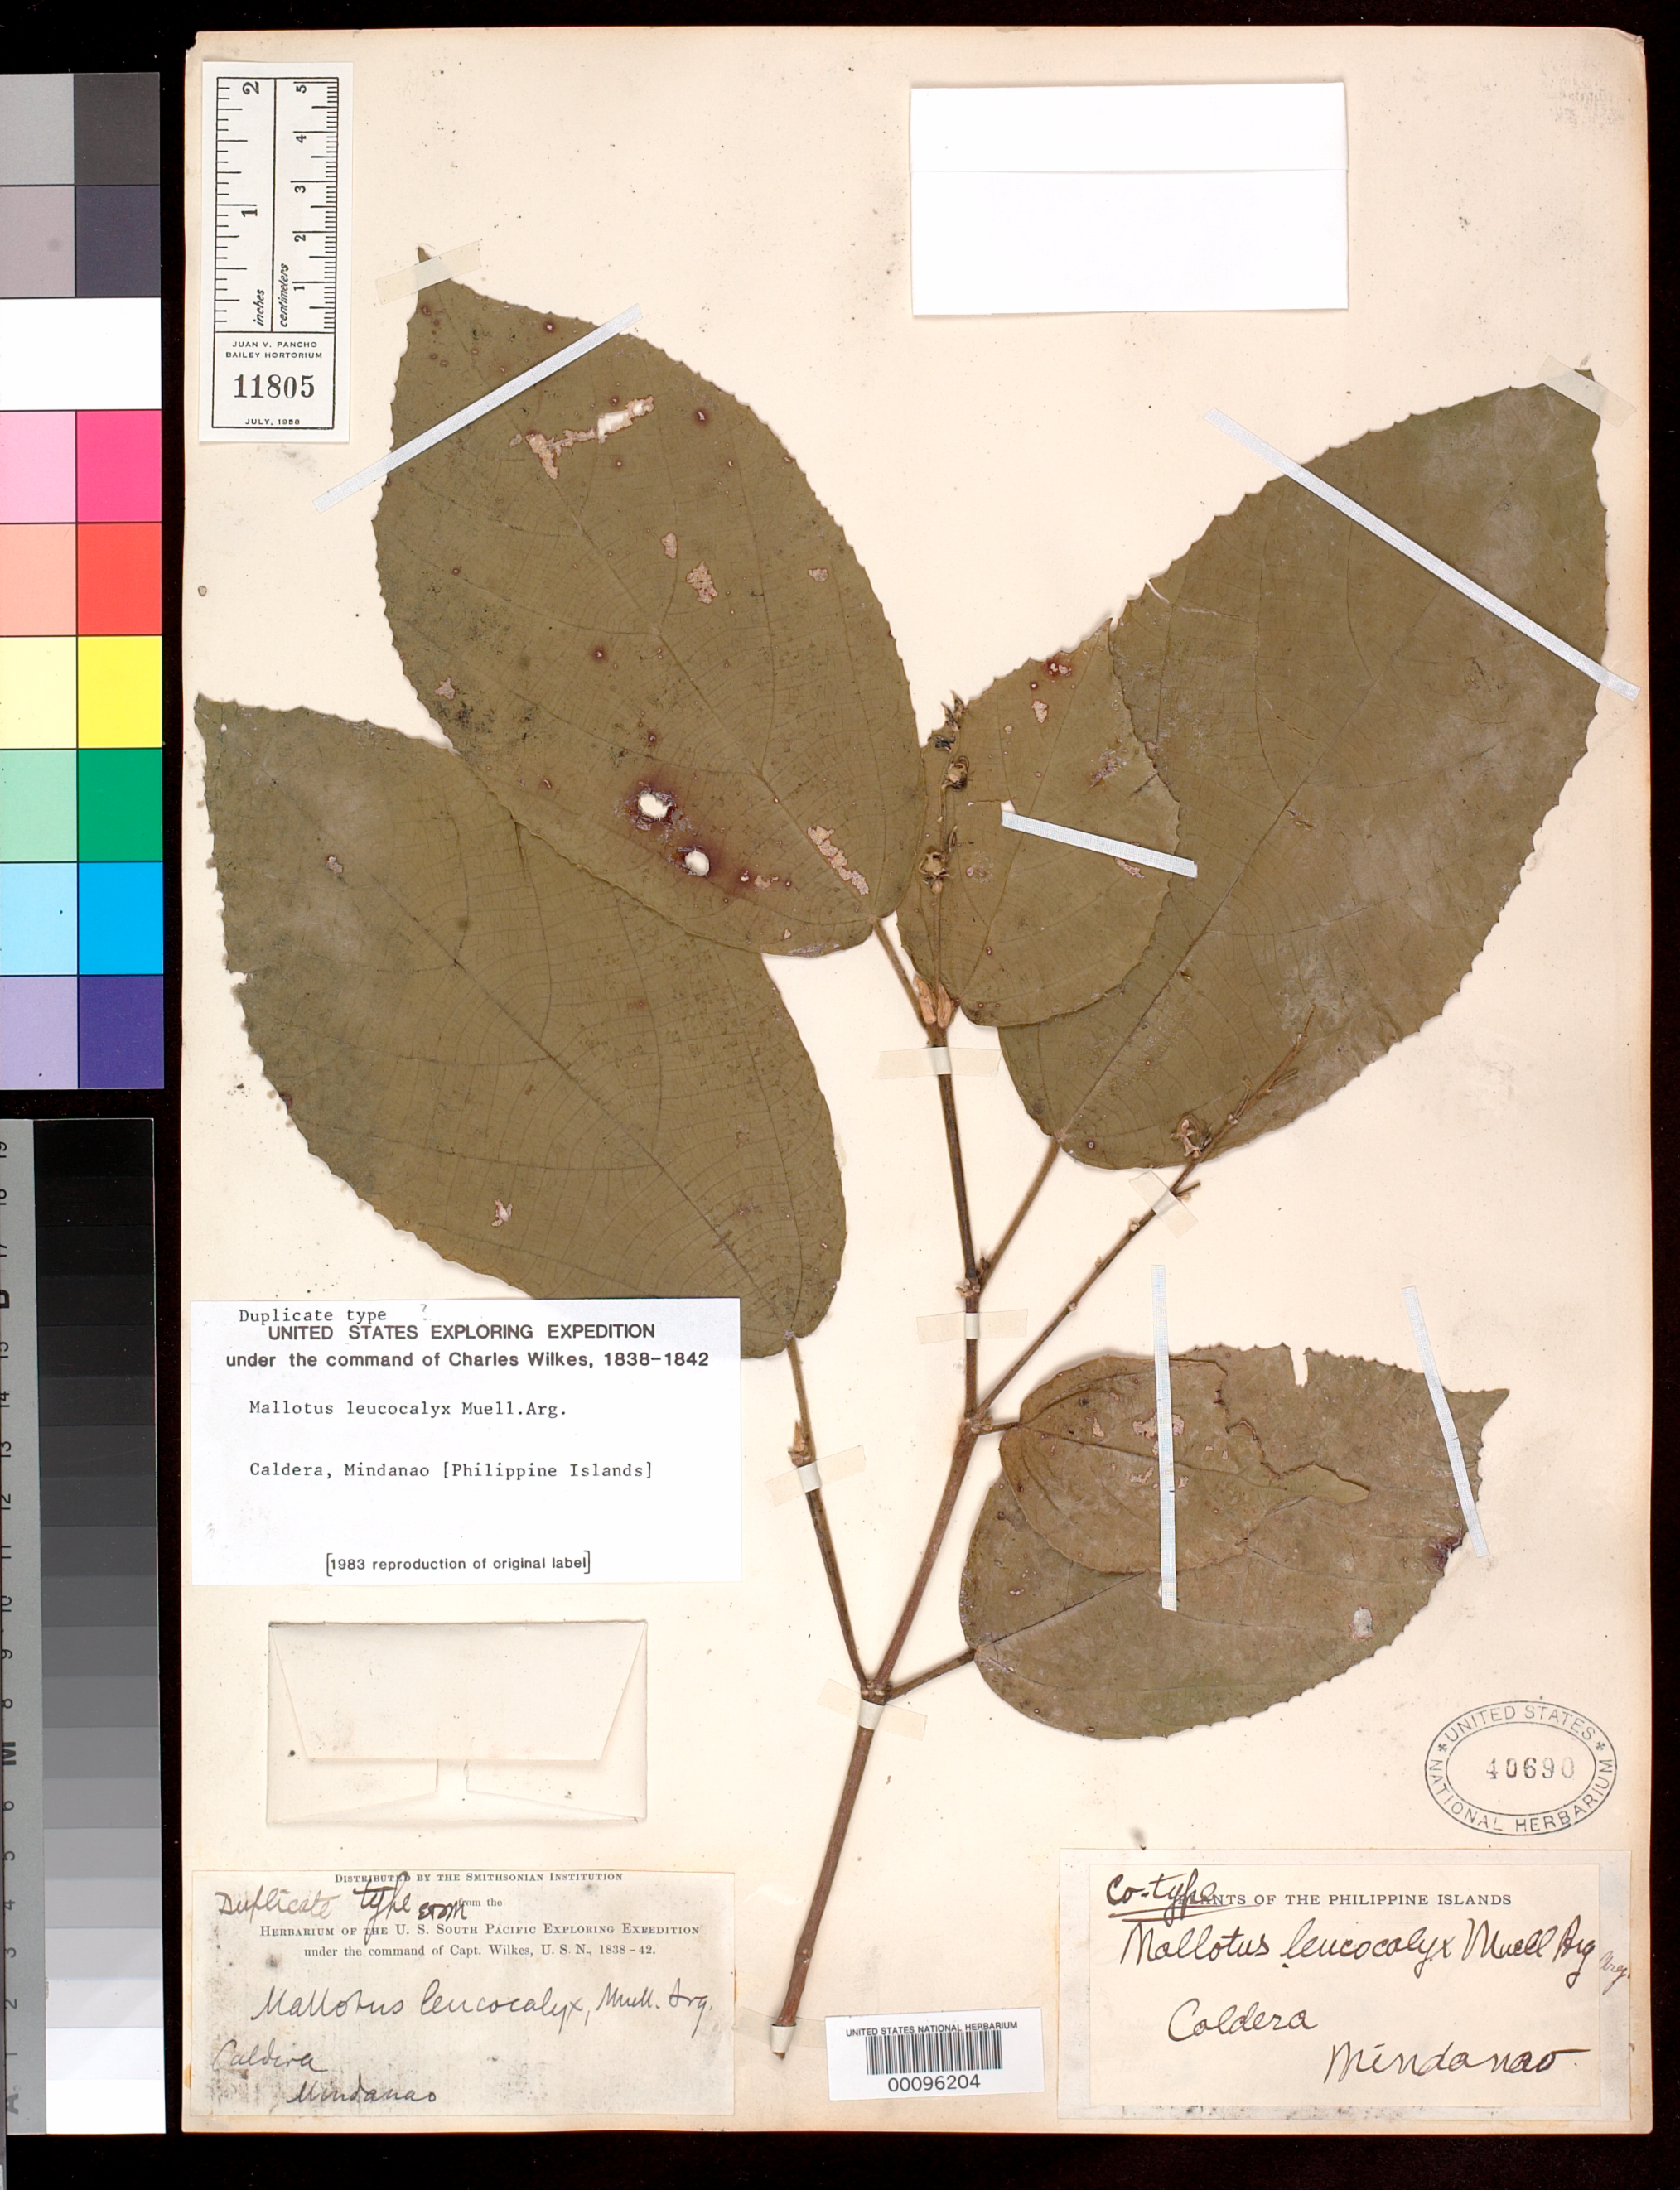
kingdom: Plantae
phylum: Tracheophyta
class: Magnoliopsida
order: Malpighiales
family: Euphorbiaceae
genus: Mallotus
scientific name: Mallotus leucocalyx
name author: Müll. Arg. in DC.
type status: Type Collection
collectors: Wilkes Explor. Exped.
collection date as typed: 1838 to -- --- 1842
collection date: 1838/1842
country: Philippines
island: Mindanao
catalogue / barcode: US 40690